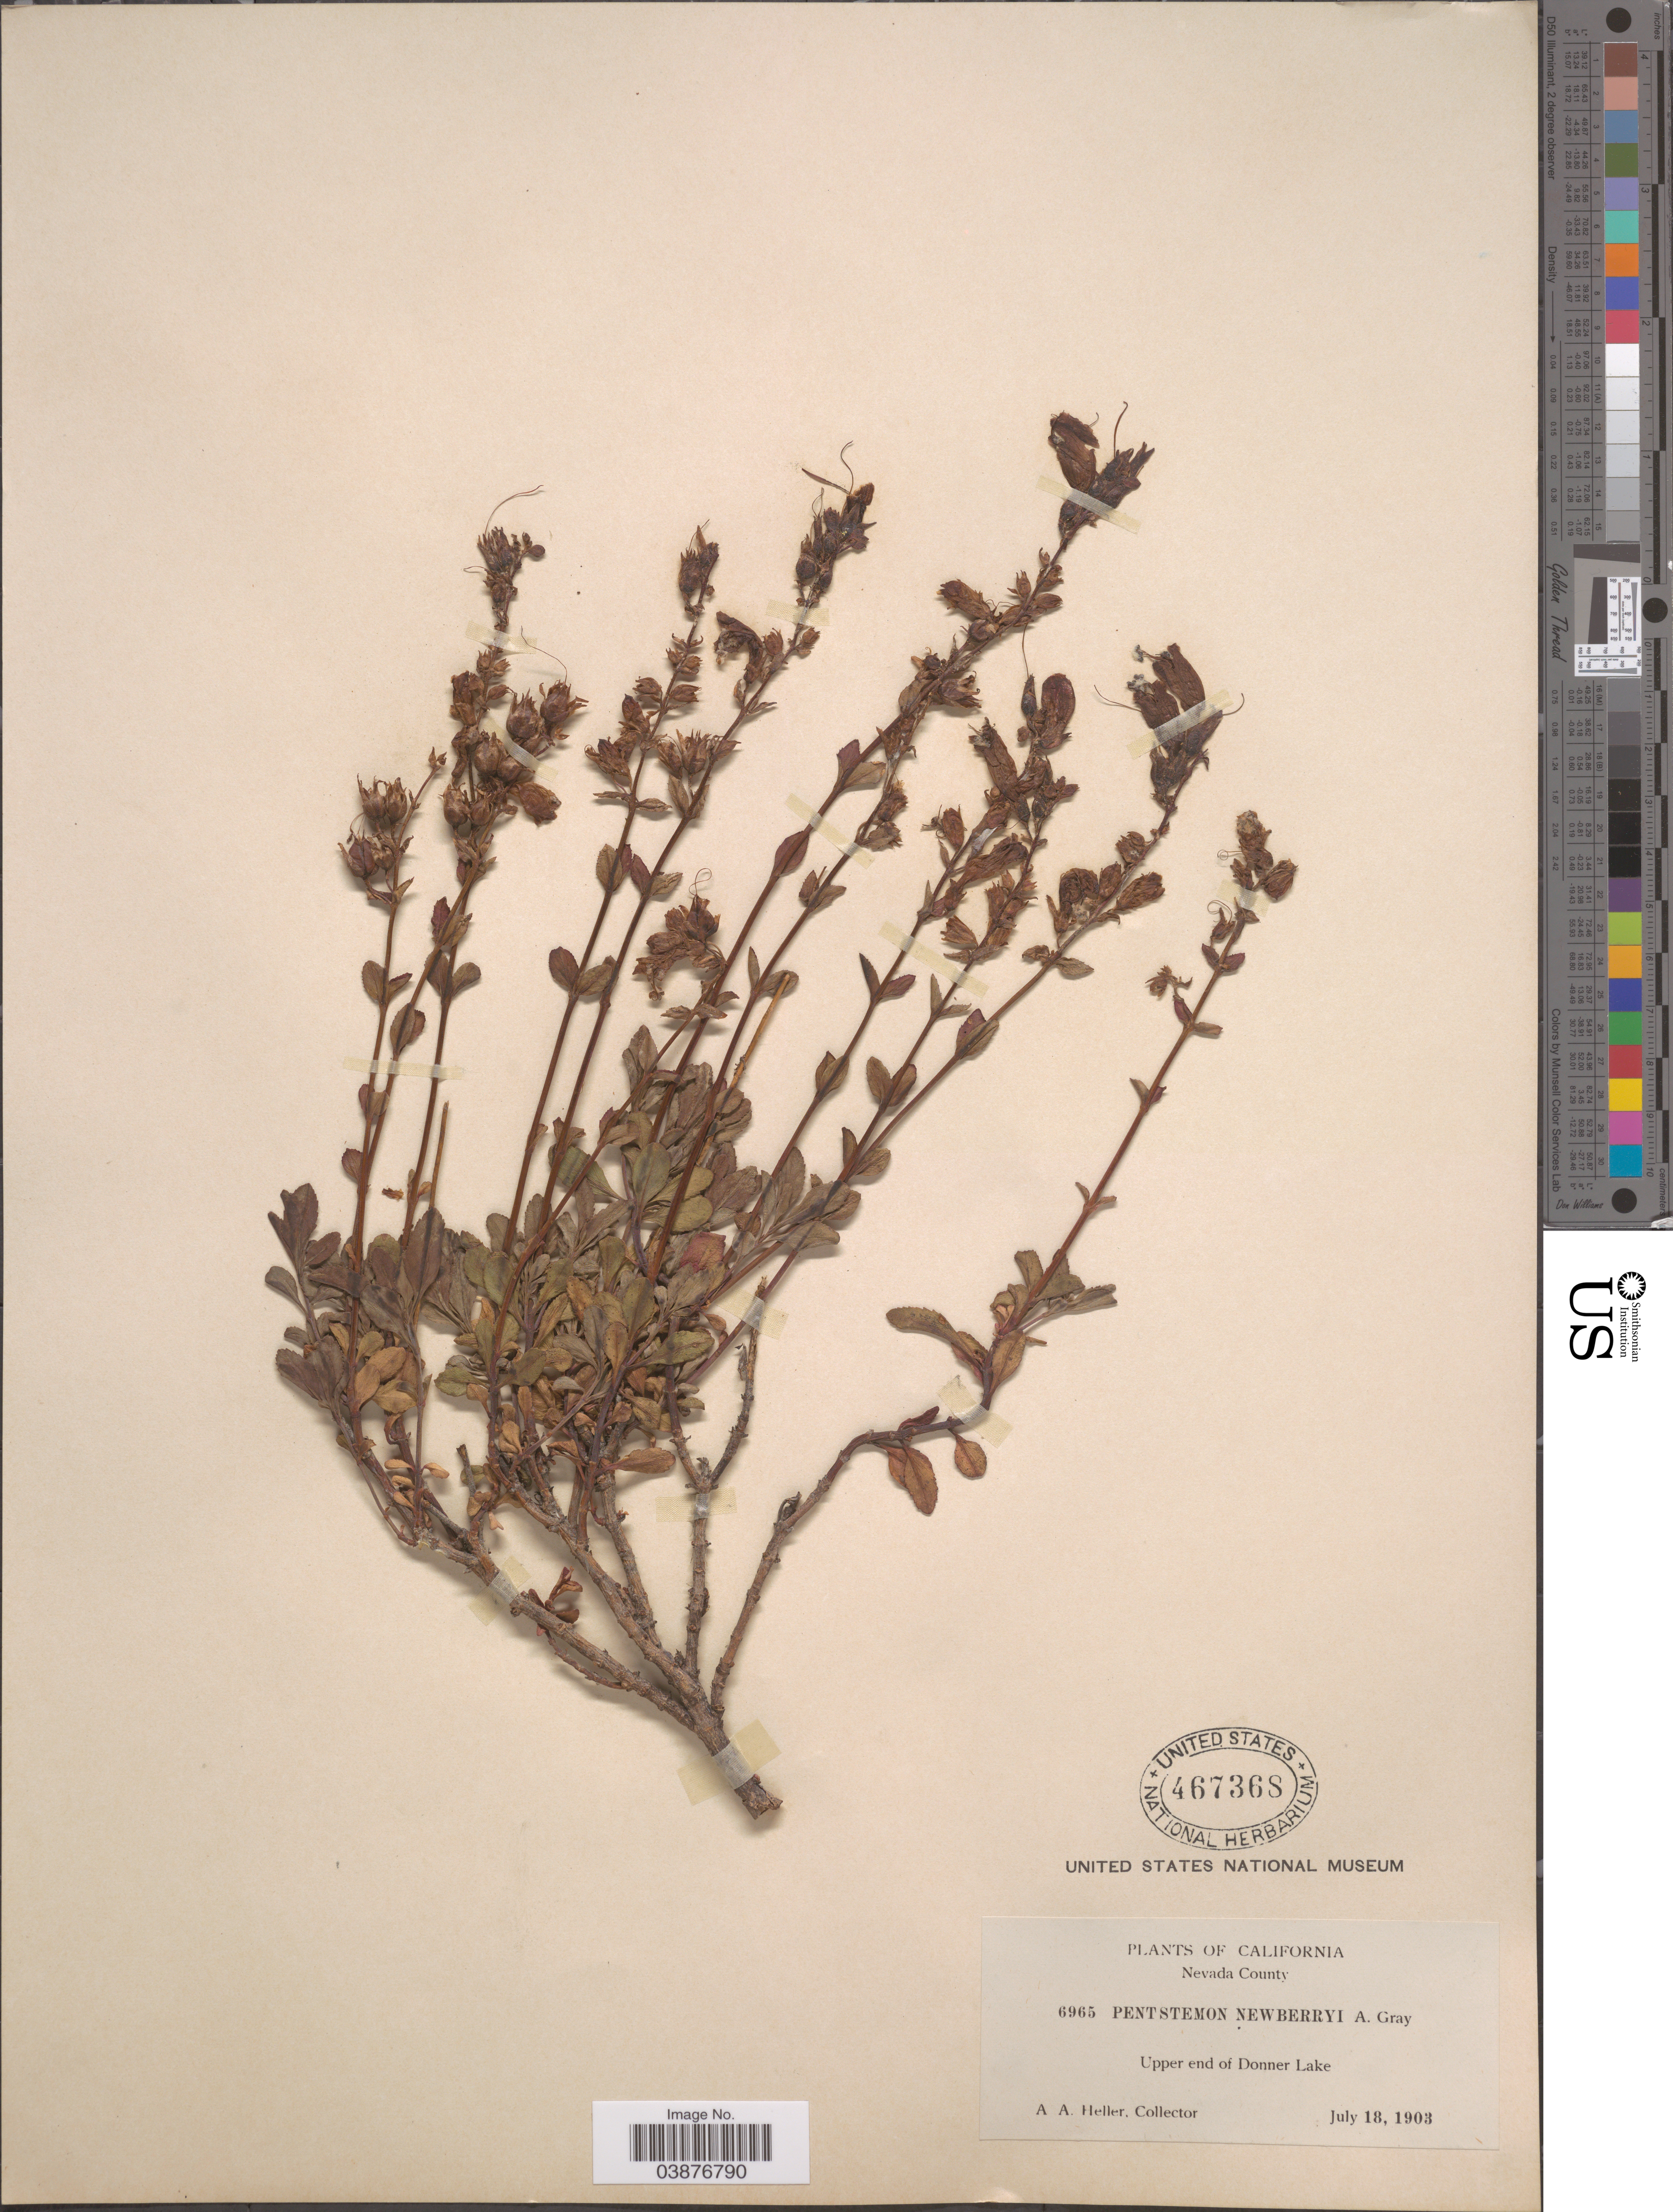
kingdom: Plantae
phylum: Tracheophyta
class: Magnoliopsida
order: Lamiales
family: Plantaginaceae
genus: Penstemon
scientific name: Penstemon newberryi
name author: A. Gray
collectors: A. A. Heller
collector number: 6965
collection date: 1903-07-18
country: United States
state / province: California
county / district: Nevada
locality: Nevada County. Upper end of Donner Lake.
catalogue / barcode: US 467368